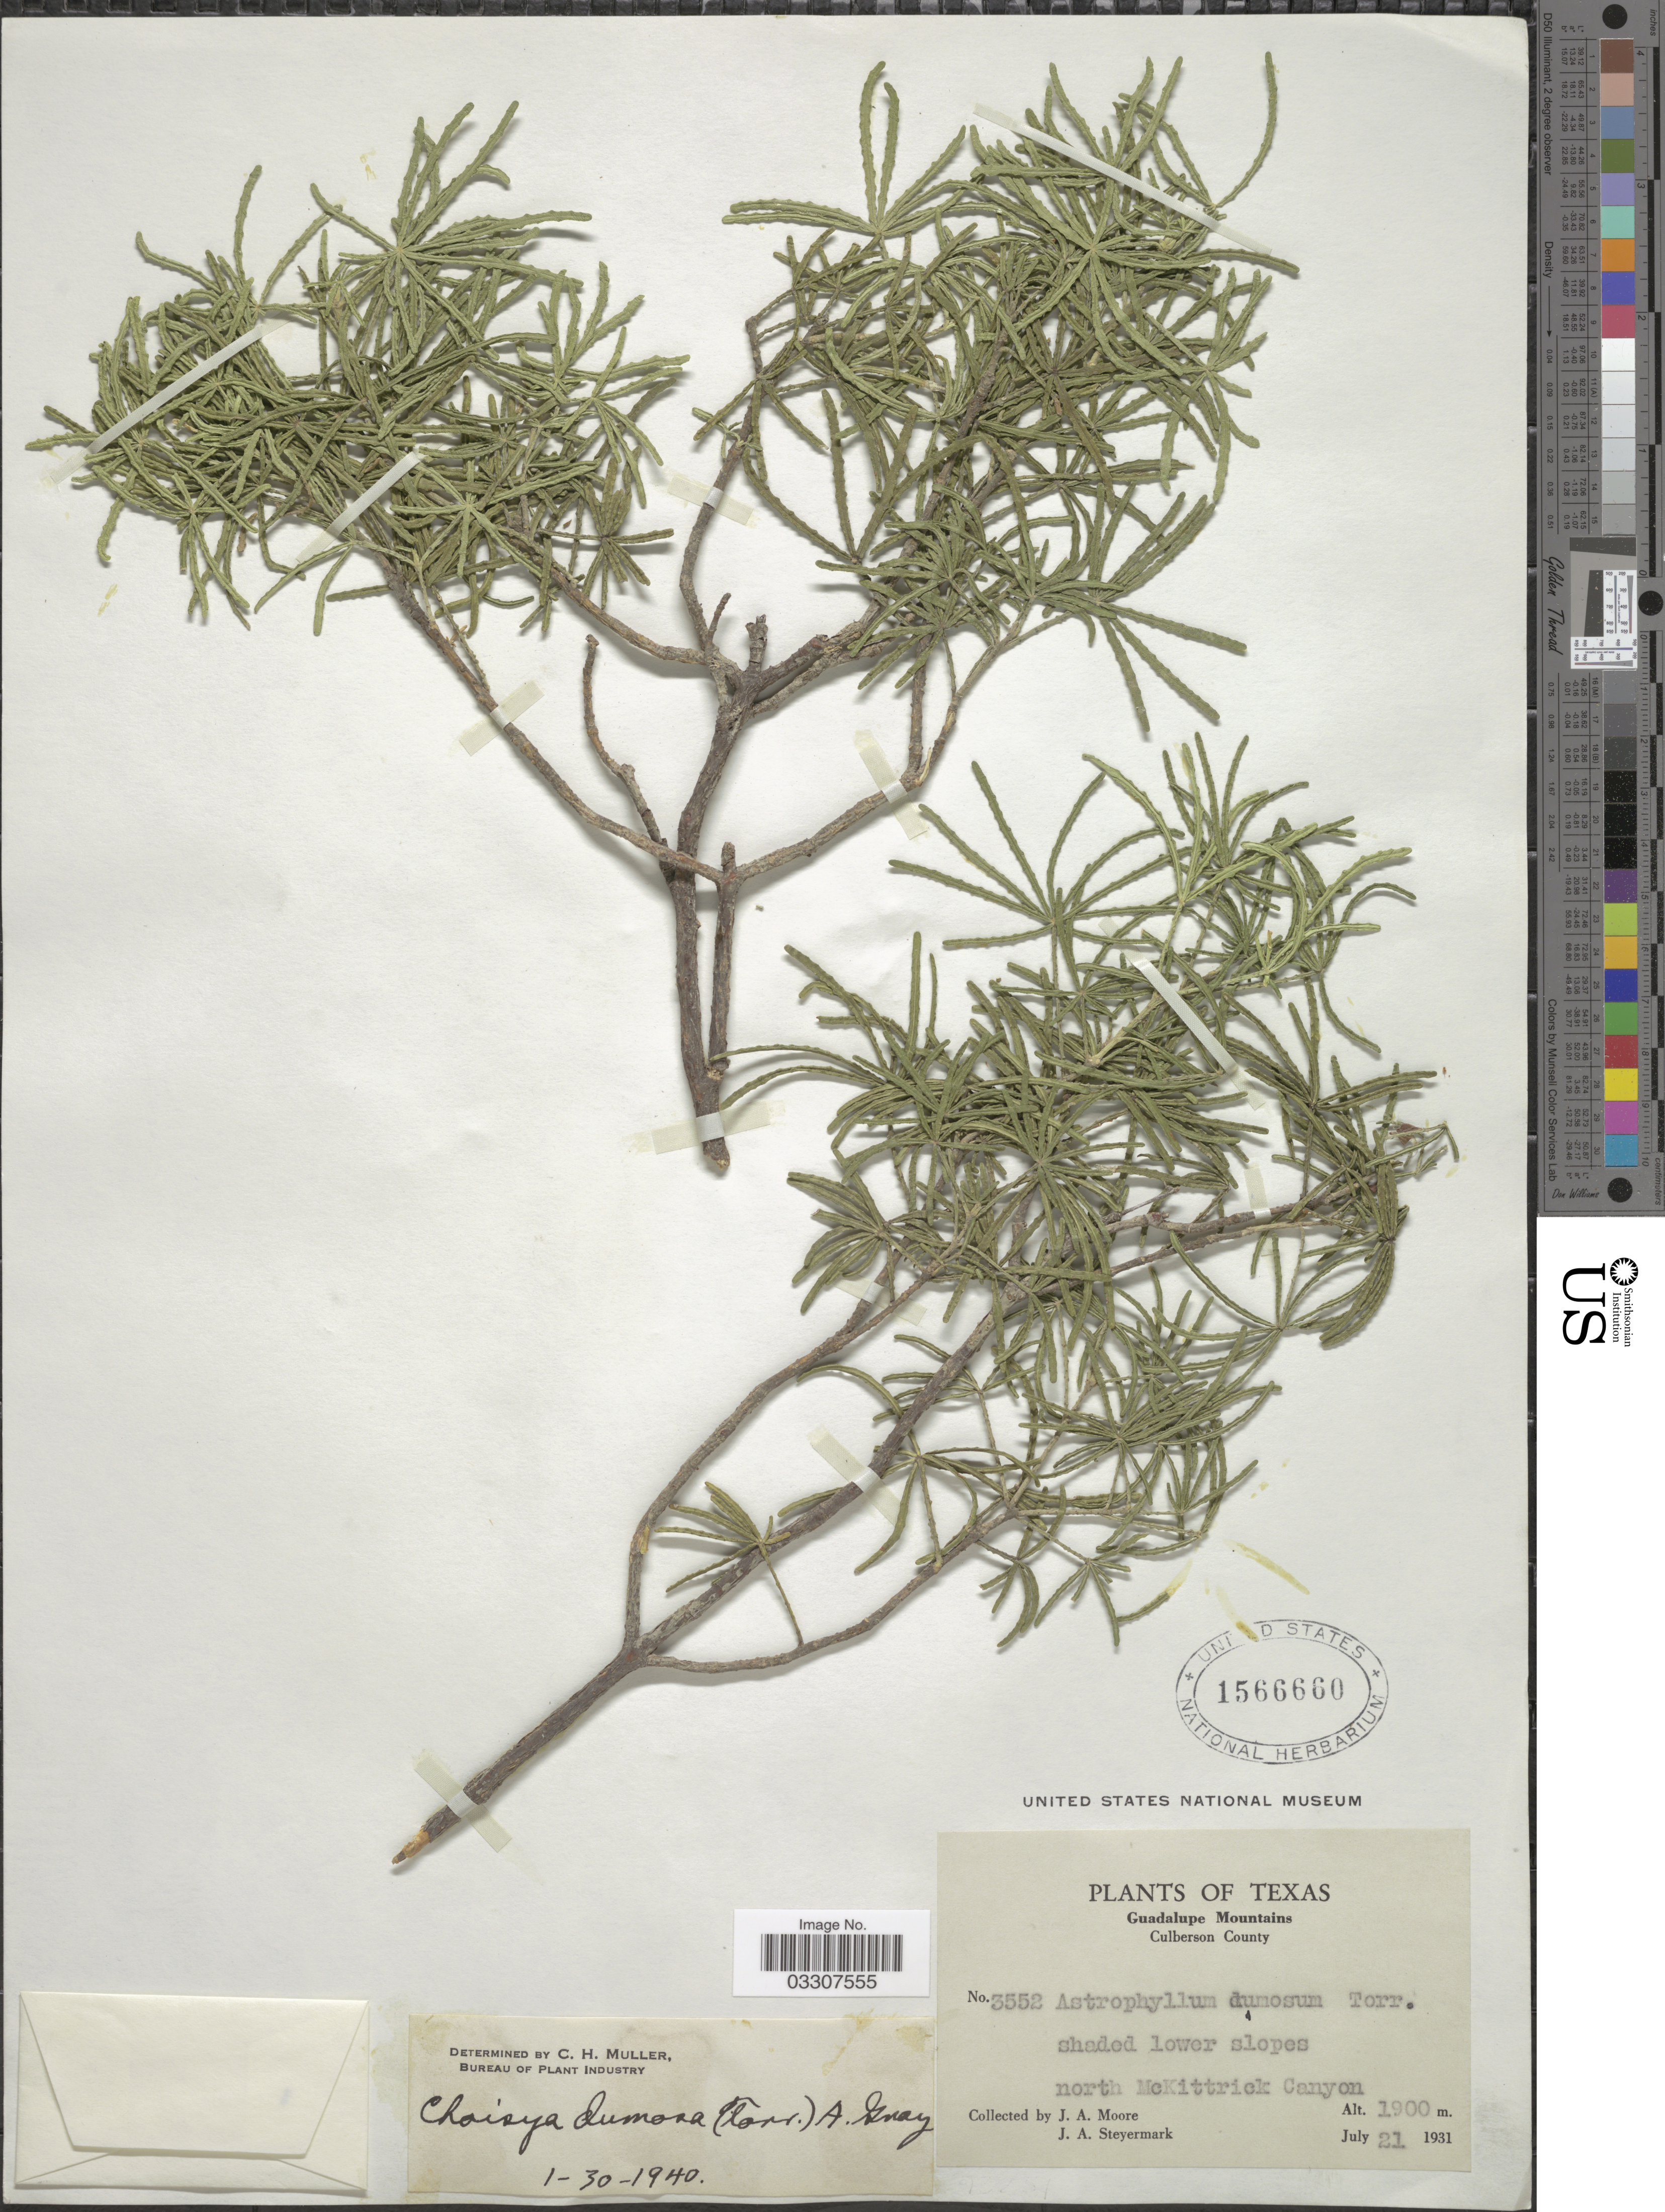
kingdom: Plantae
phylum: Tracheophyta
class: Magnoliopsida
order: Sapindales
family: Rutaceae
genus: Choisya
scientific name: Choisya dumosa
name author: A. Gray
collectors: J. A. Moore & J. Steyermark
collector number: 3552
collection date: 1931-07-21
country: United States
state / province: Texas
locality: Guadalupe Mountains. Culberson County. North McKittrick Canyon.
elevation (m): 1900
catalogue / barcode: US 1566660